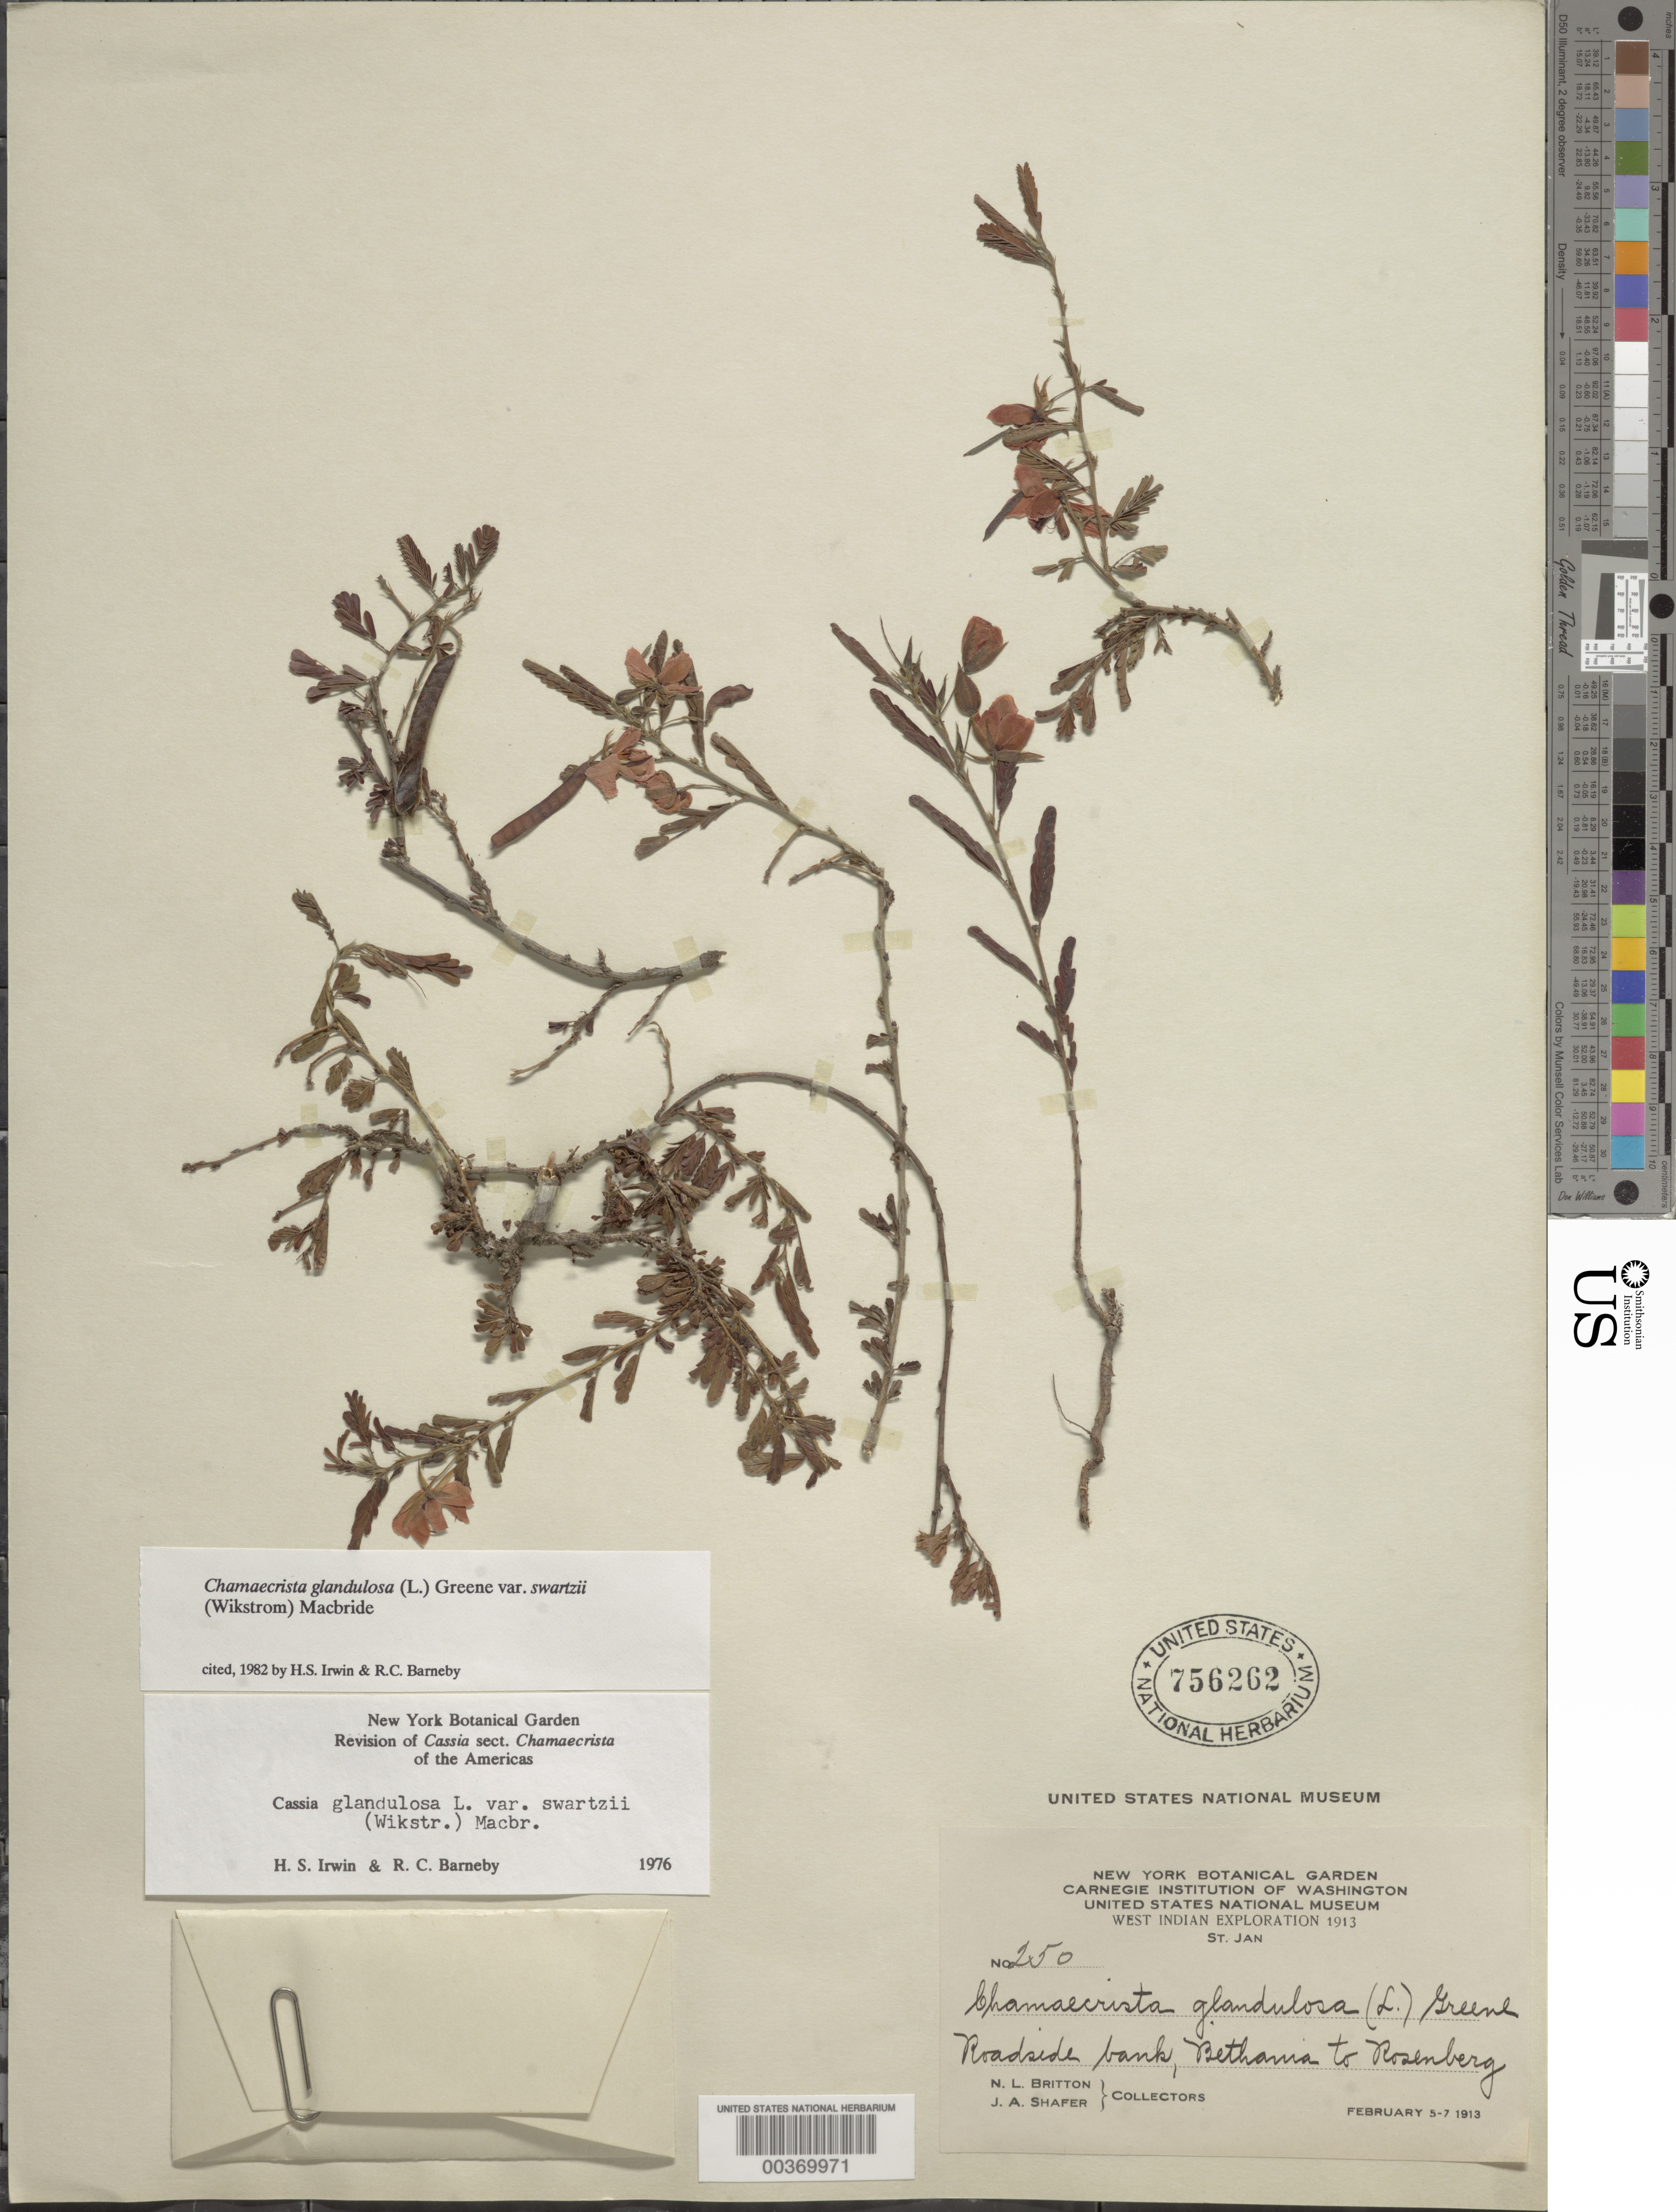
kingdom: Plantae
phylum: Tracheophyta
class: Magnoliopsida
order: Fabales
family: Fabaceae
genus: Chamaecrista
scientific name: Chamaecrista glandulosa var. swartzii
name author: (Wikstr.) H.S. Irwin & Barneby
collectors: N. Britton & J. A. Shafer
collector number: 250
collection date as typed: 05 Feb 1913 to 07 Feb 1913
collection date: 1913-02-05/1913-02-07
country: U.S. Virgin Islands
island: St. John Island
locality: Bethania to rosenberg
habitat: Roadside bank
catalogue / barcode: US 756262